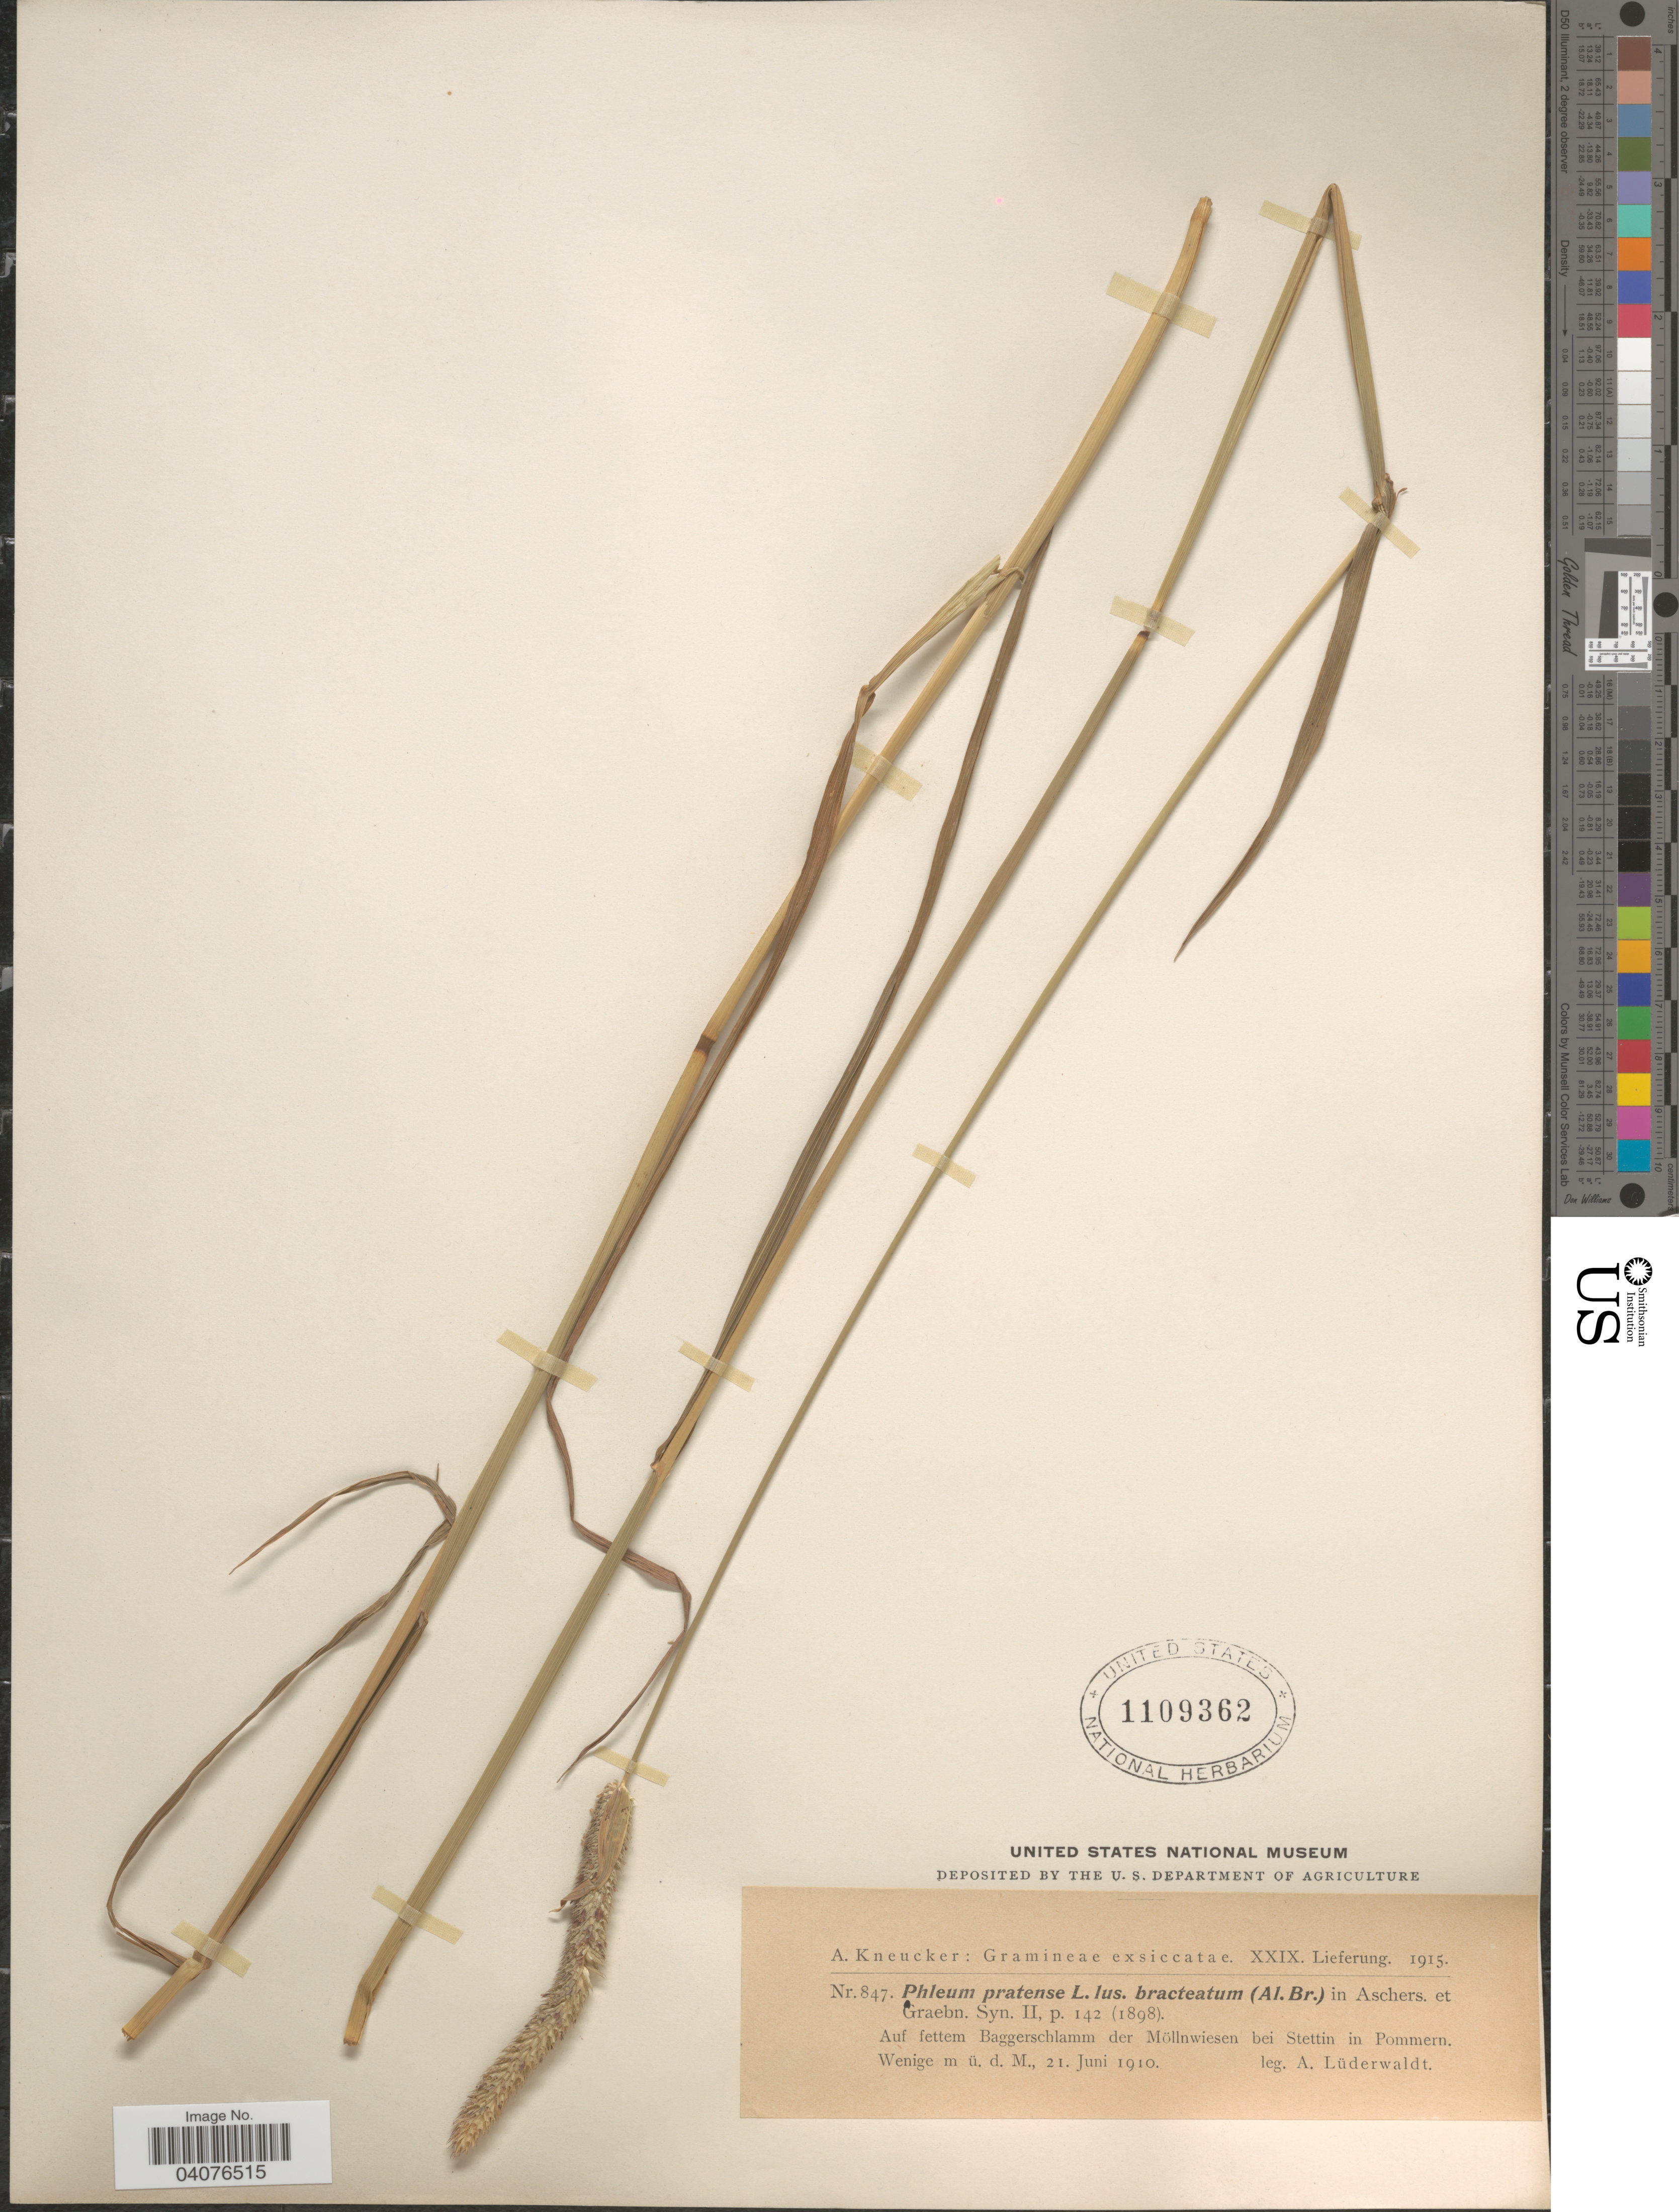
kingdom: Plantae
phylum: Tracheophyta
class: Liliopsida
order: Poales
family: Poaceae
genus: Phleum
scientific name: Phleum pratense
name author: L.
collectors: A. Lüderwaldt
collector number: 847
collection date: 1910-06-21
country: Poland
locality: Auf fettem Baggerschlamm der Möllnwiesen bei Stettin in Pommern.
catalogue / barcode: US 1109362